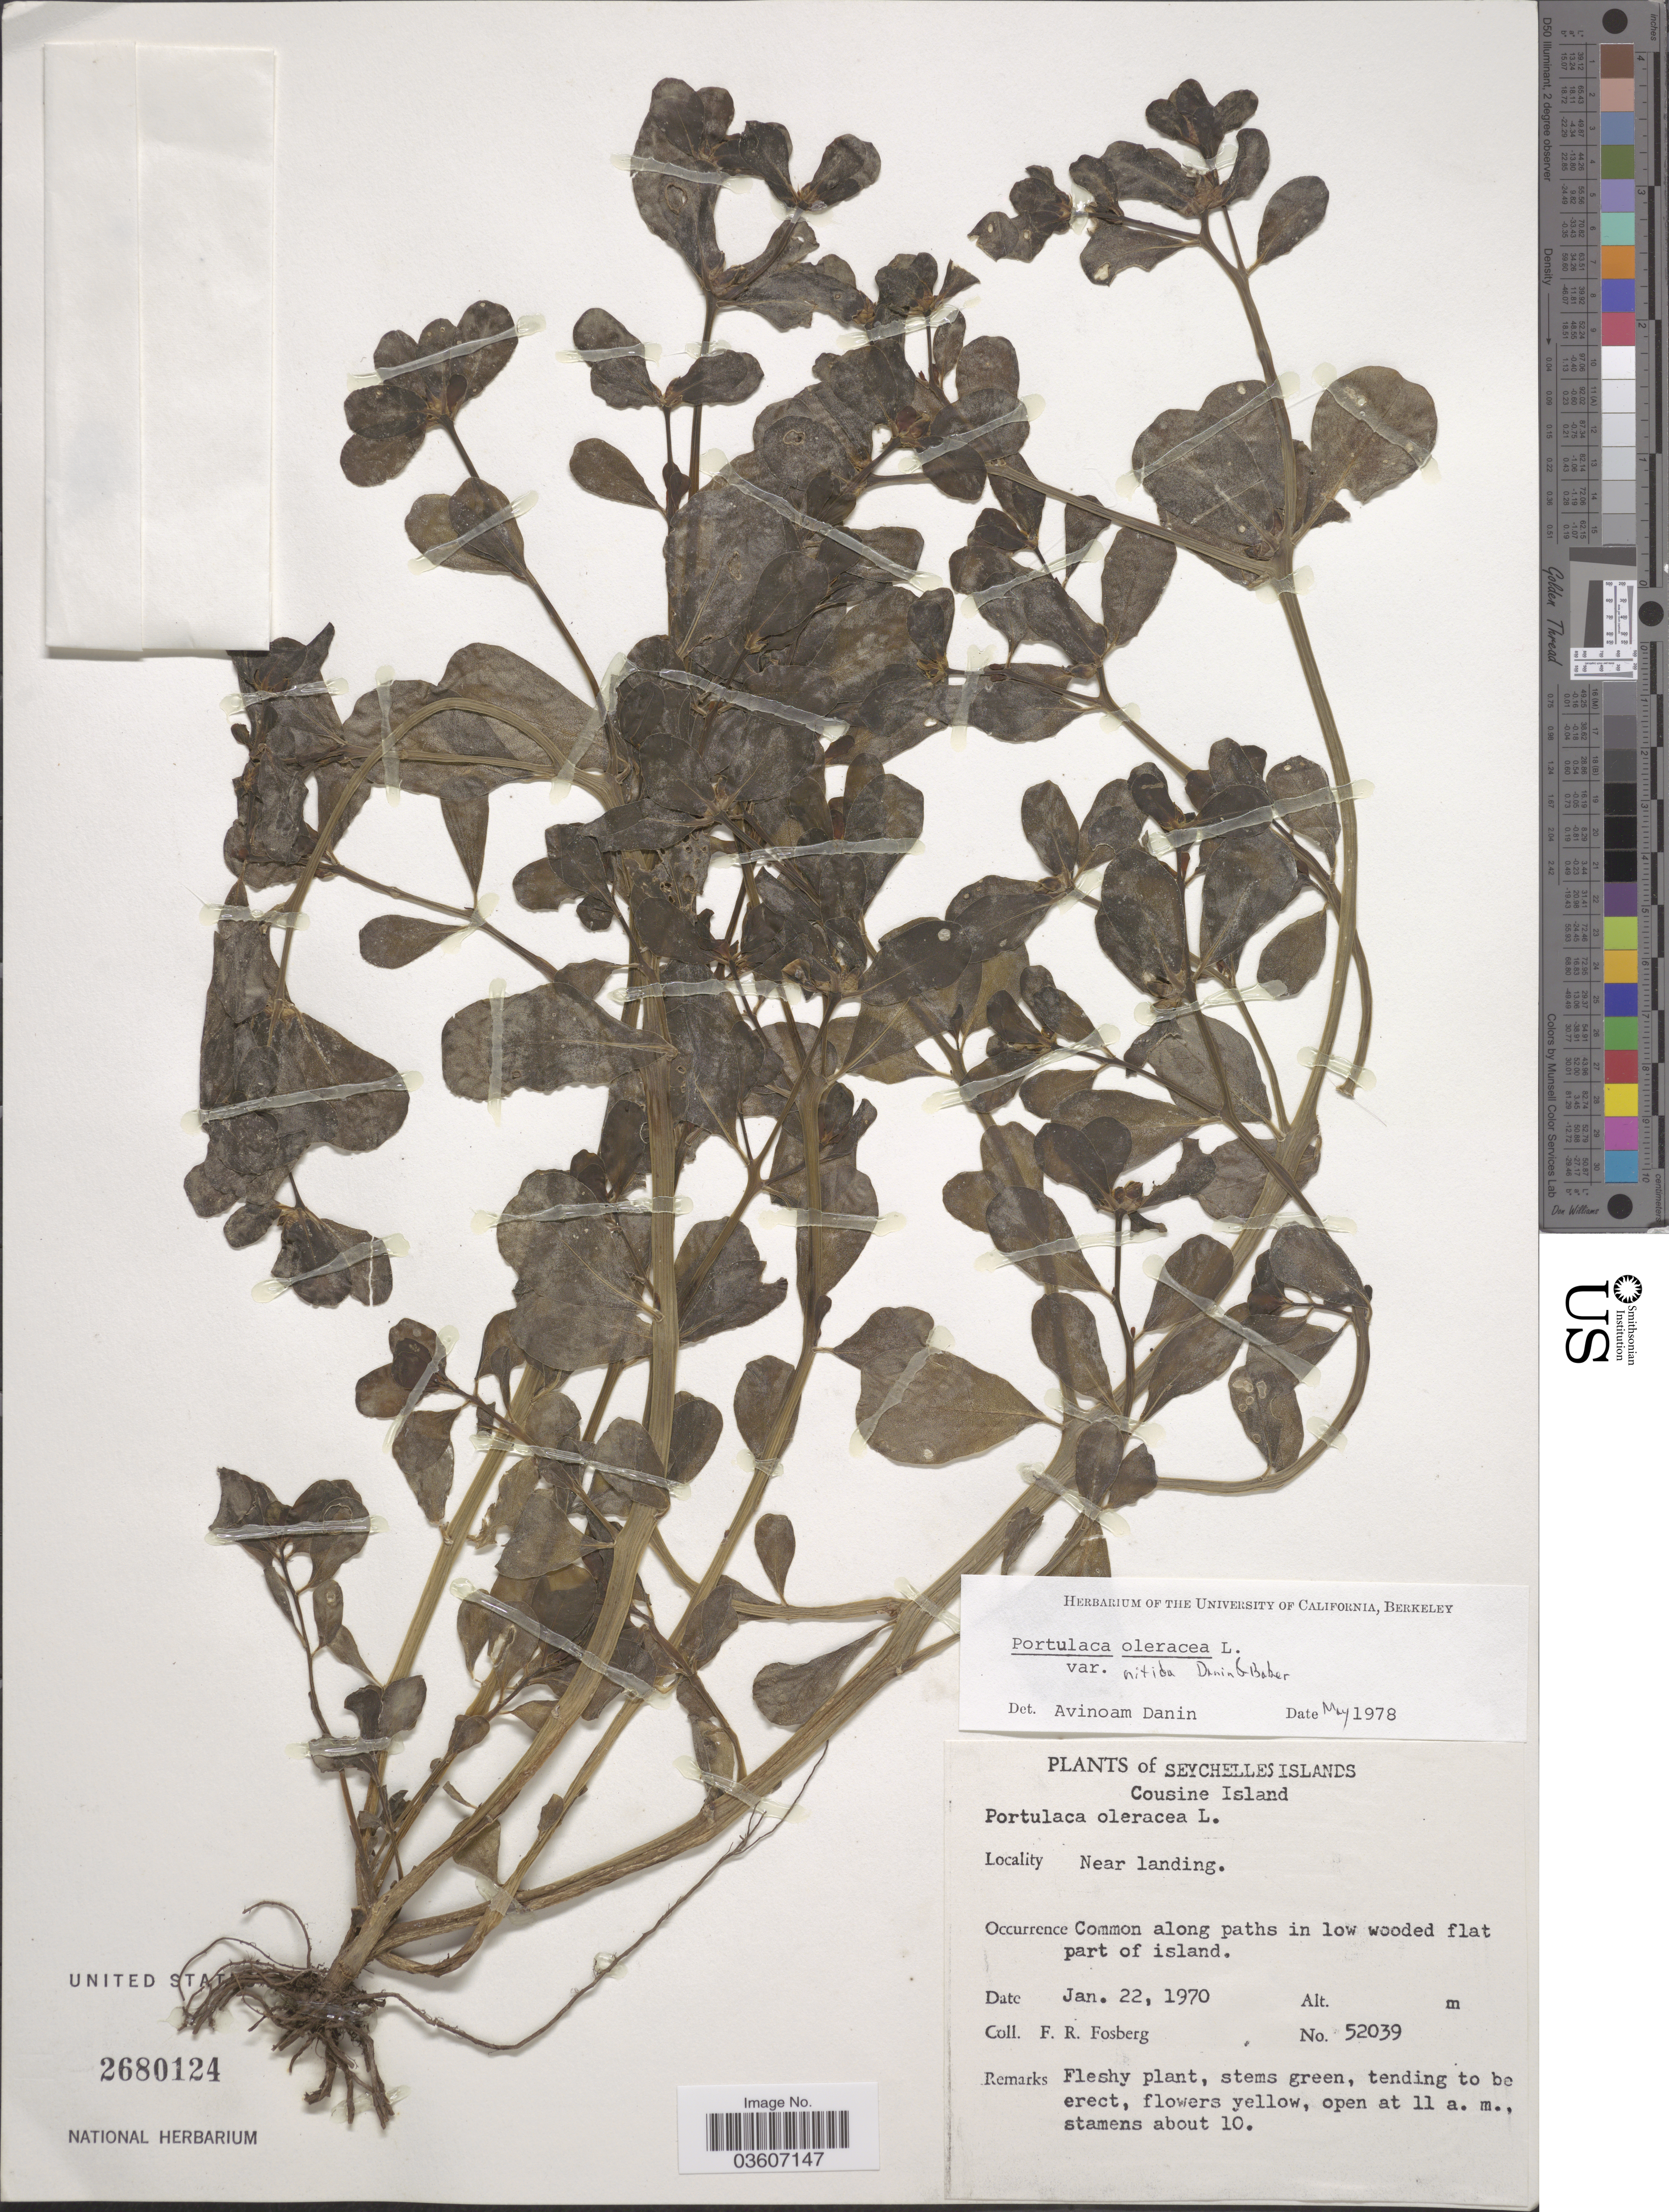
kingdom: Plantae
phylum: Tracheophyta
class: Magnoliopsida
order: Caryophyllales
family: Portulacaceae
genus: Portulaca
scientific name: Portulaca oleracea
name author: L.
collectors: F. R. Fosberg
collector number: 52039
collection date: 1970-01-22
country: Seychelles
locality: Cousine Island. Near landing.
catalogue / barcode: US 2680124